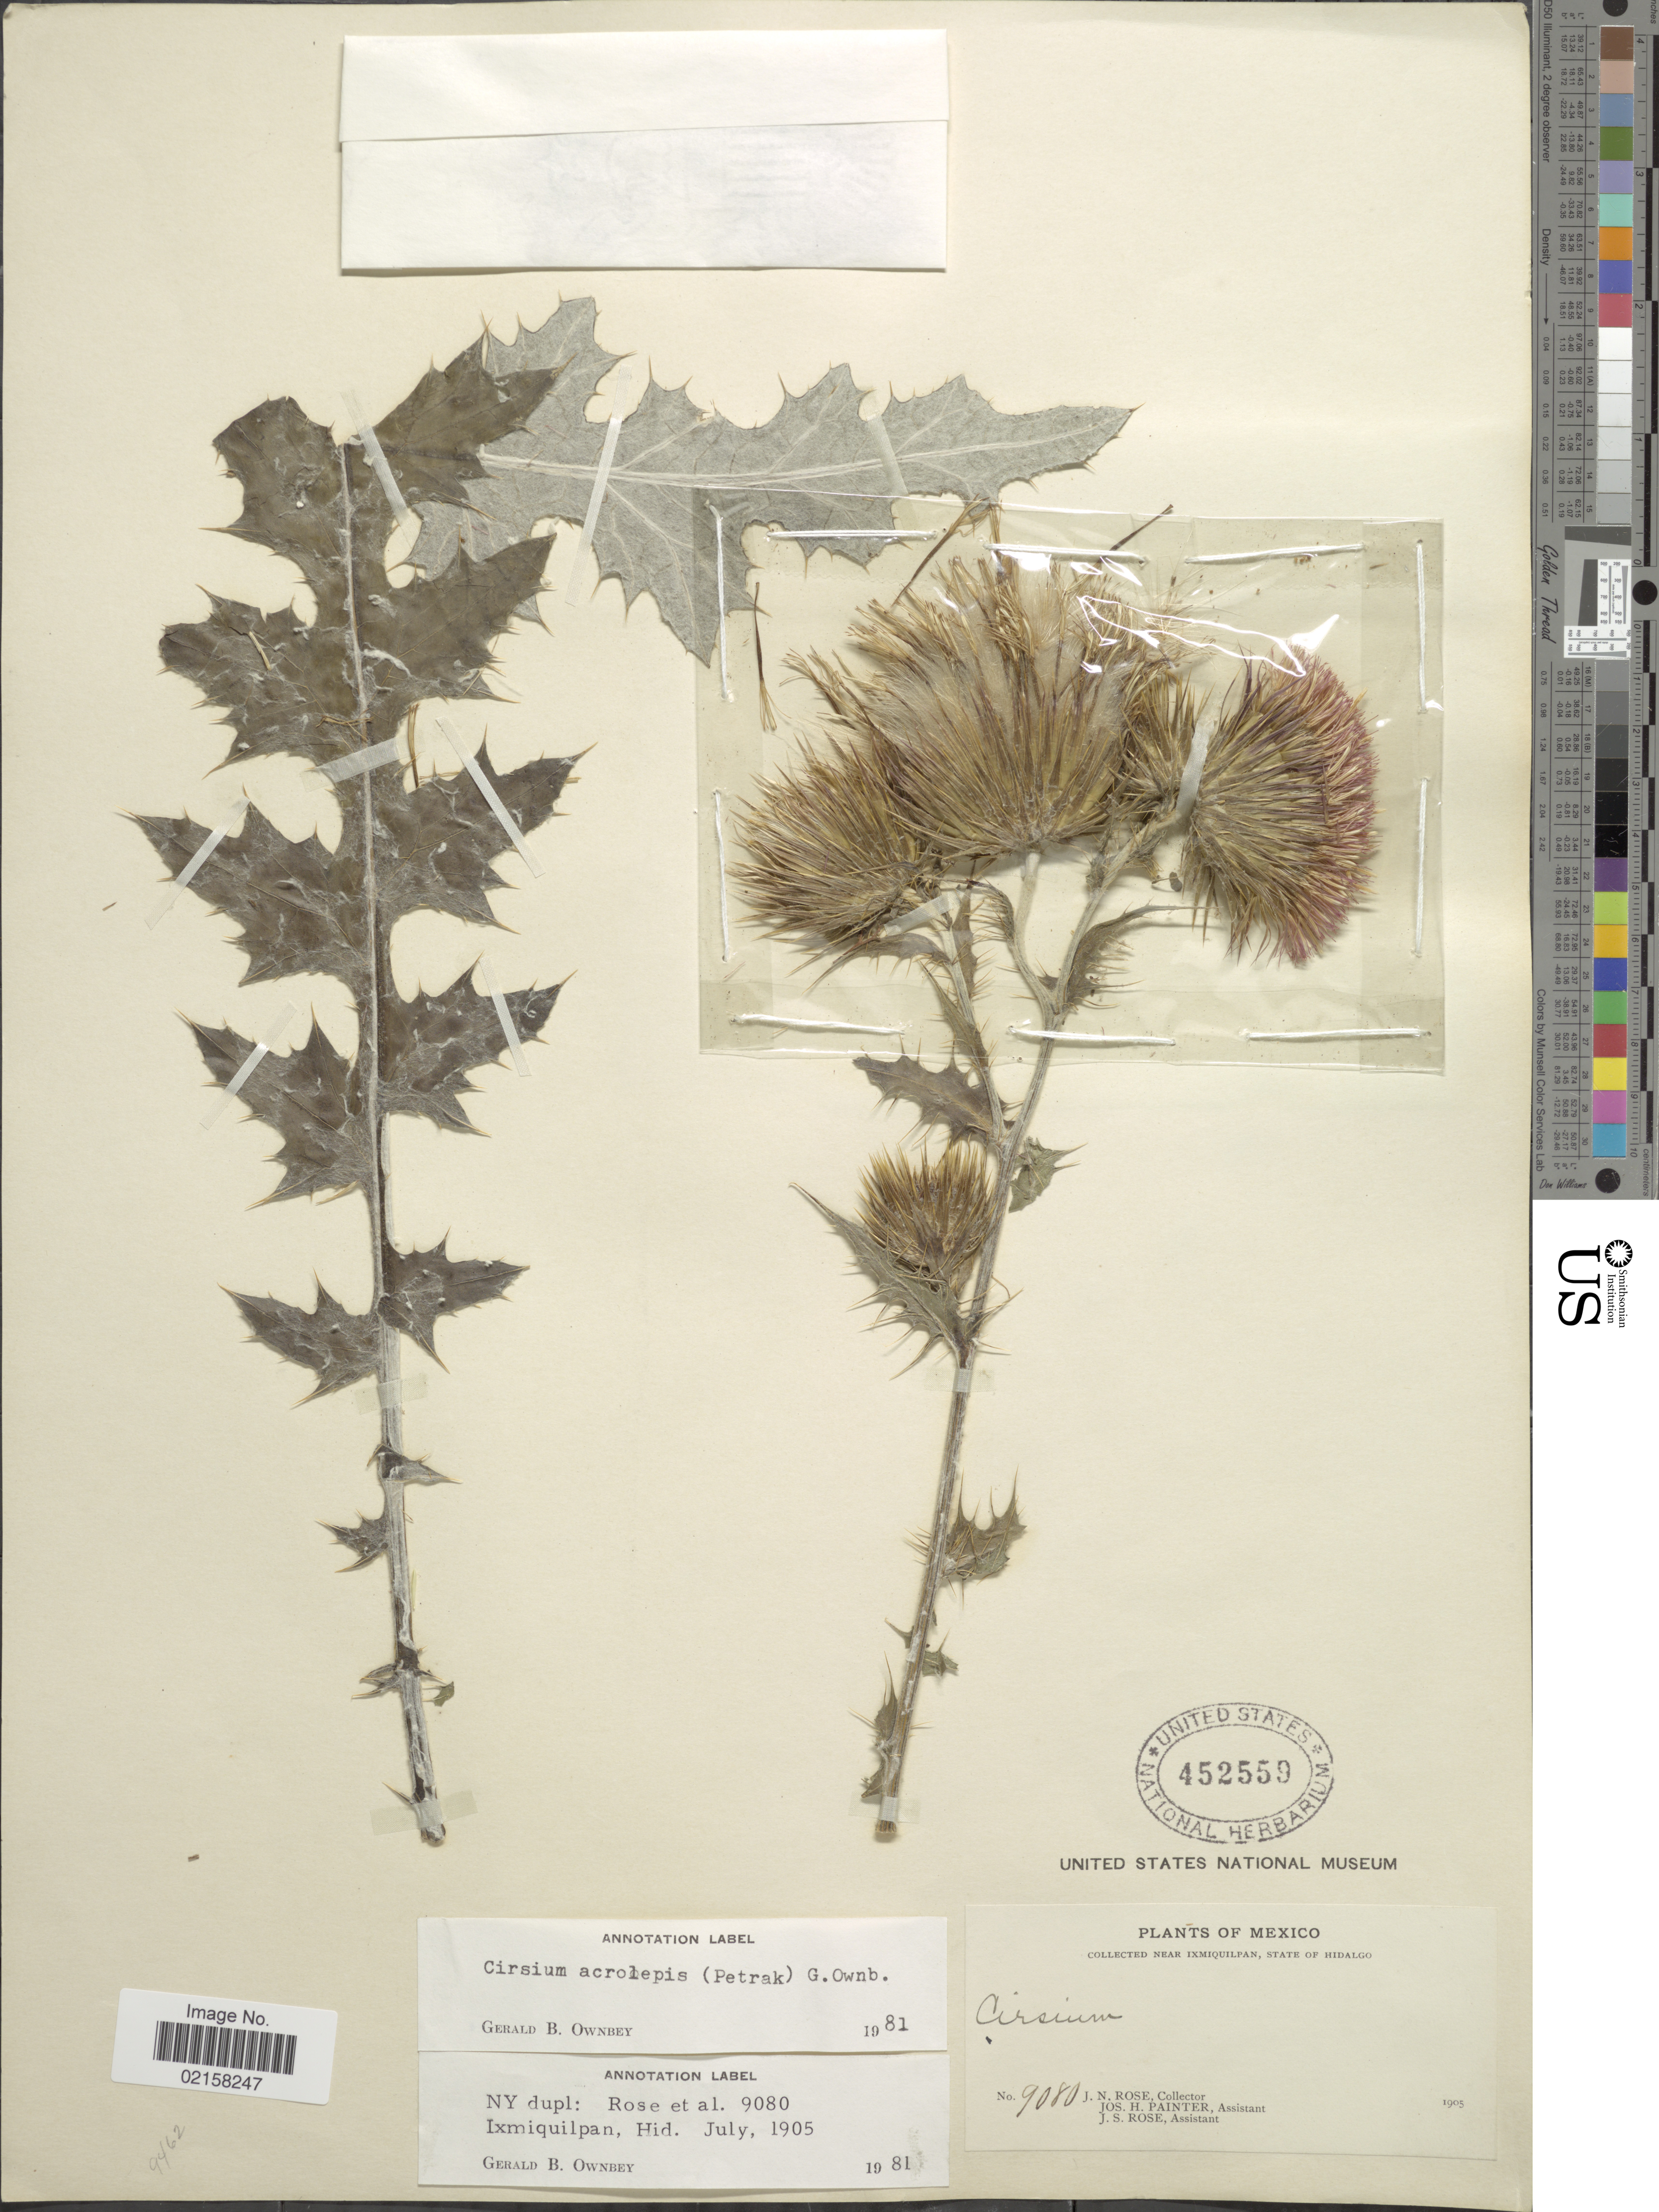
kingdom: Plantae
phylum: Tracheophyta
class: Magnoliopsida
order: Asterales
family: Asteraceae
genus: Cirsium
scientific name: Cirsium acrolepis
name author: (Petr.) G.B. Ownbey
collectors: J. N. Rose, J. H. Painter & J. S. Rose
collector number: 9080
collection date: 1903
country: Mexico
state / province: Hidalgo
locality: Near Ixmiquilpan.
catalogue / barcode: US 452559